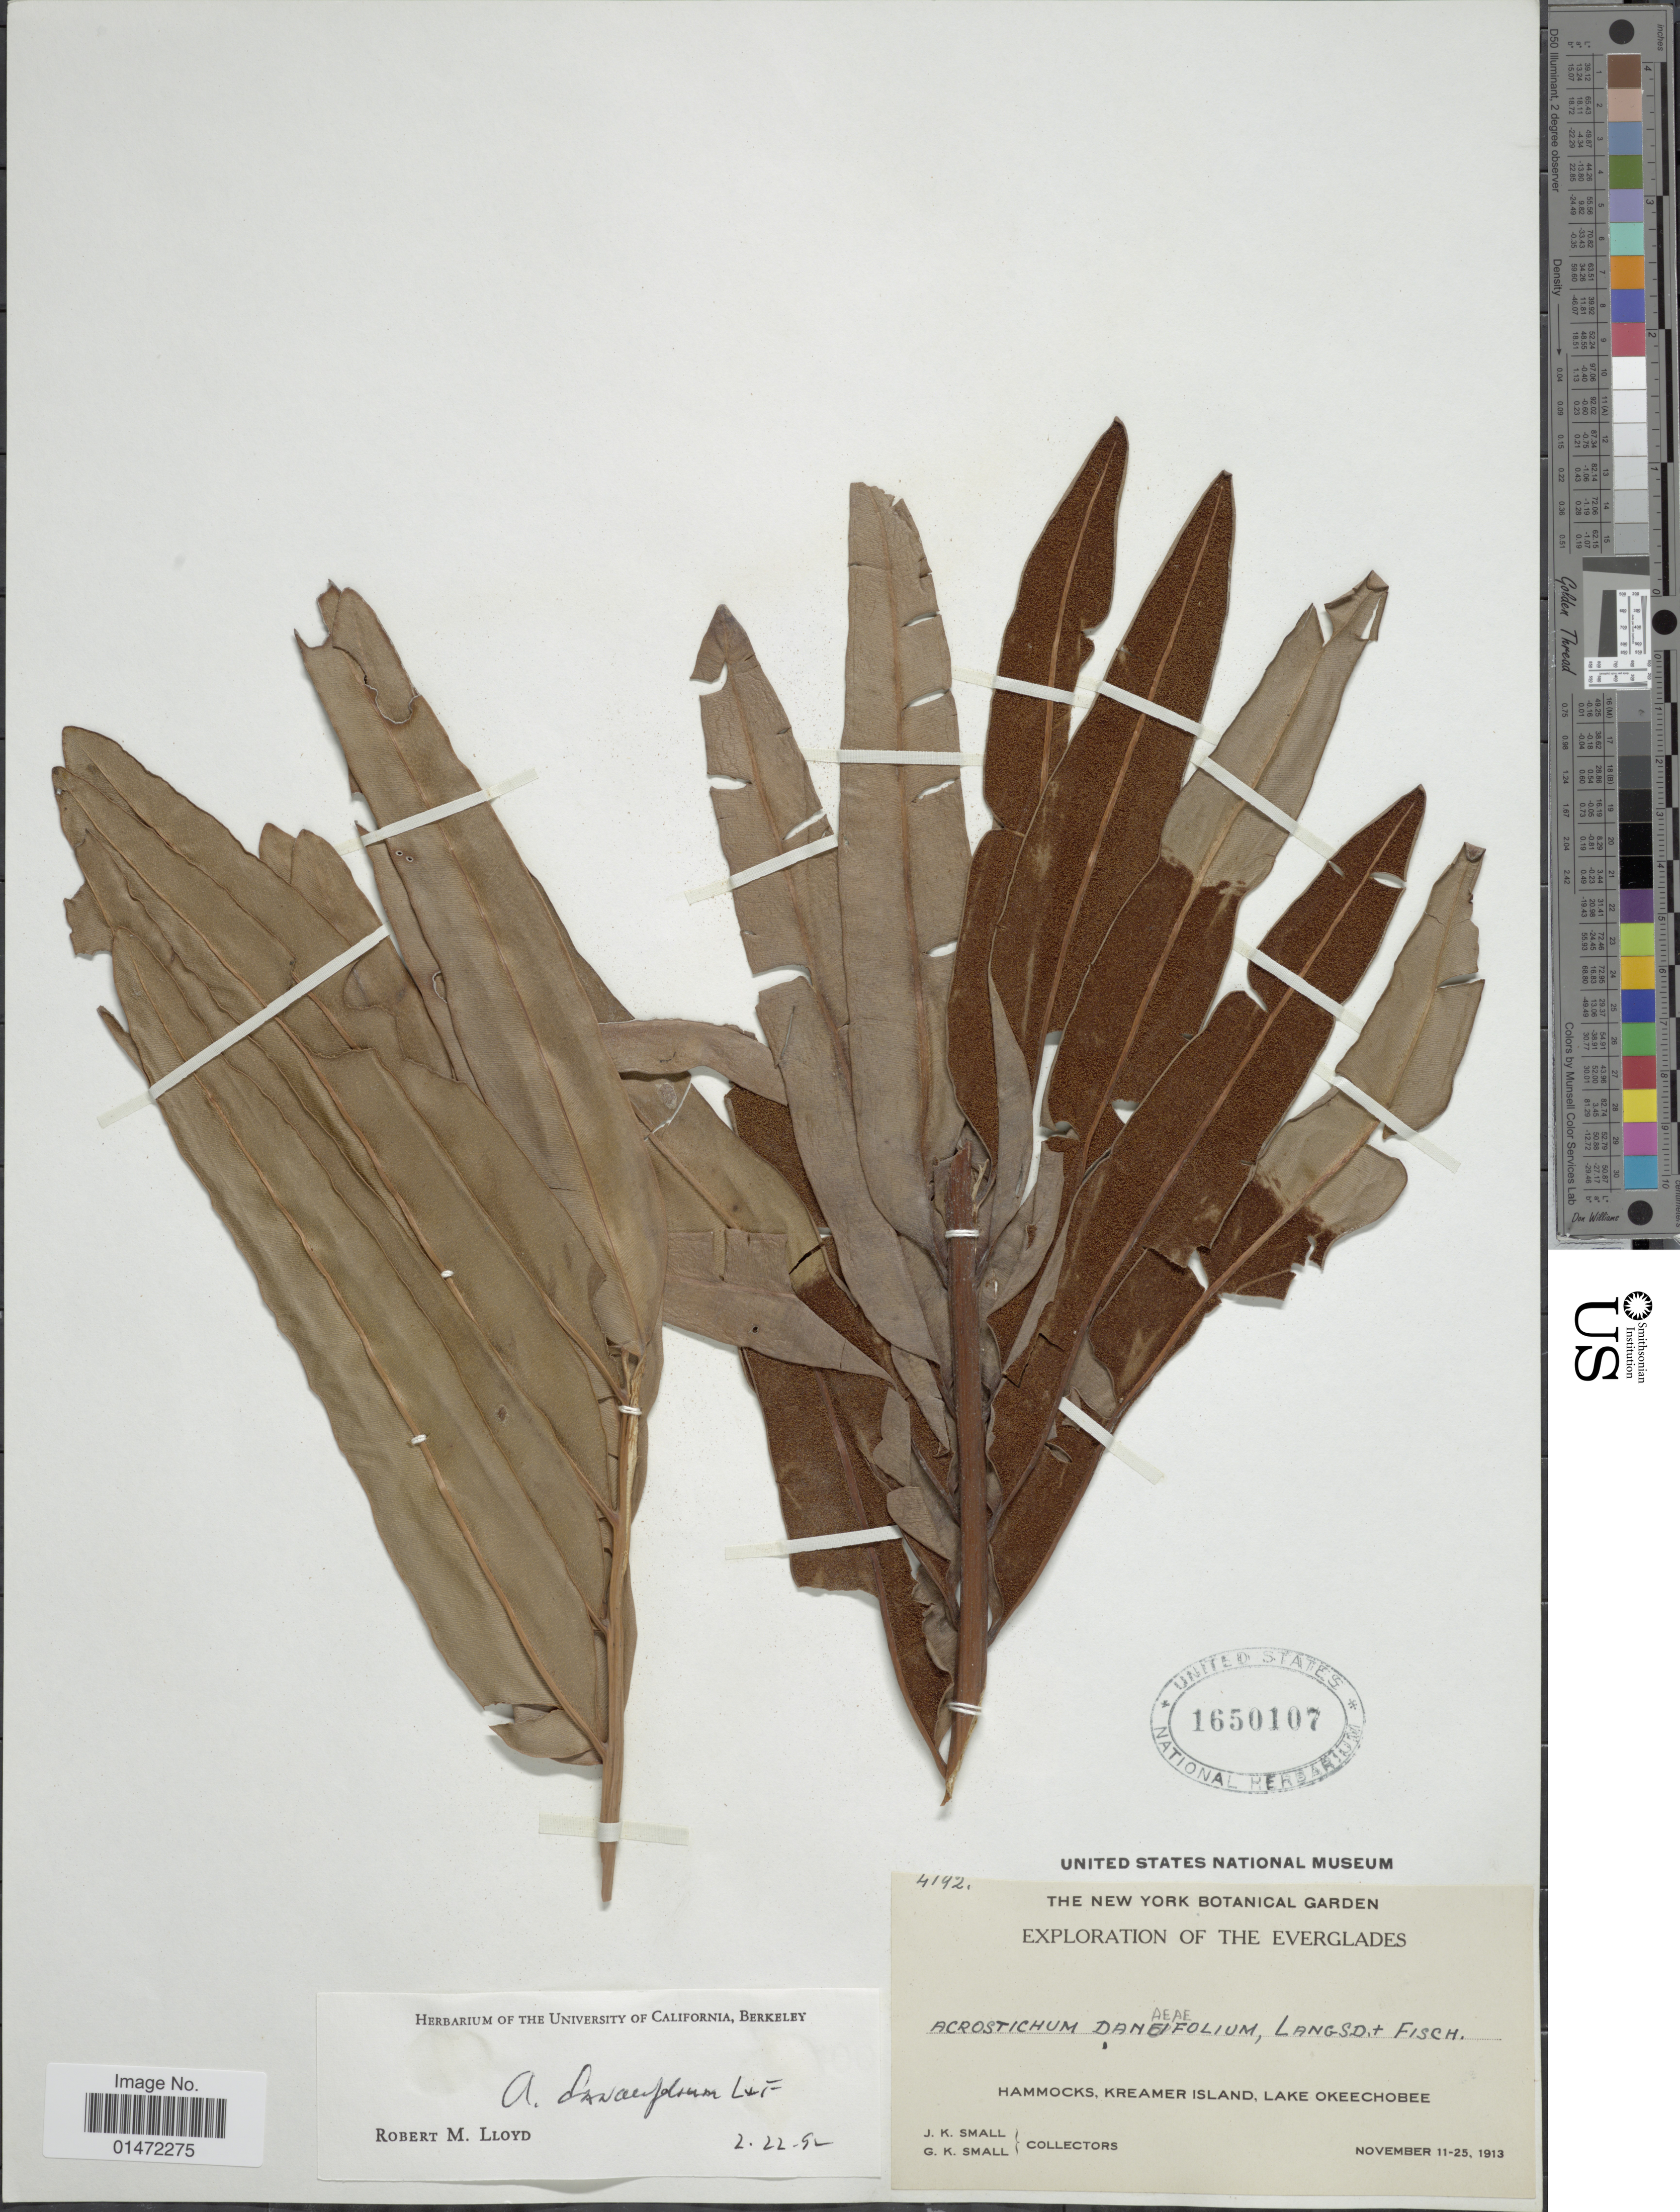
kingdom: Plantae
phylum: Tracheophyta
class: Polypodiopsida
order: Polypodiales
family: Pteridaceae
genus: Acrostichum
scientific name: Acrostichum danaeifolium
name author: Langsd. & Fisch.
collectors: J. K. Small & G. K. Small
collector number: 4192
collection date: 1913-11-11/1913-11-25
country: United States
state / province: Florida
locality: Everglades. Hammocks, Kreamer Island, Lake Okeechobee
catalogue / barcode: US 1650107